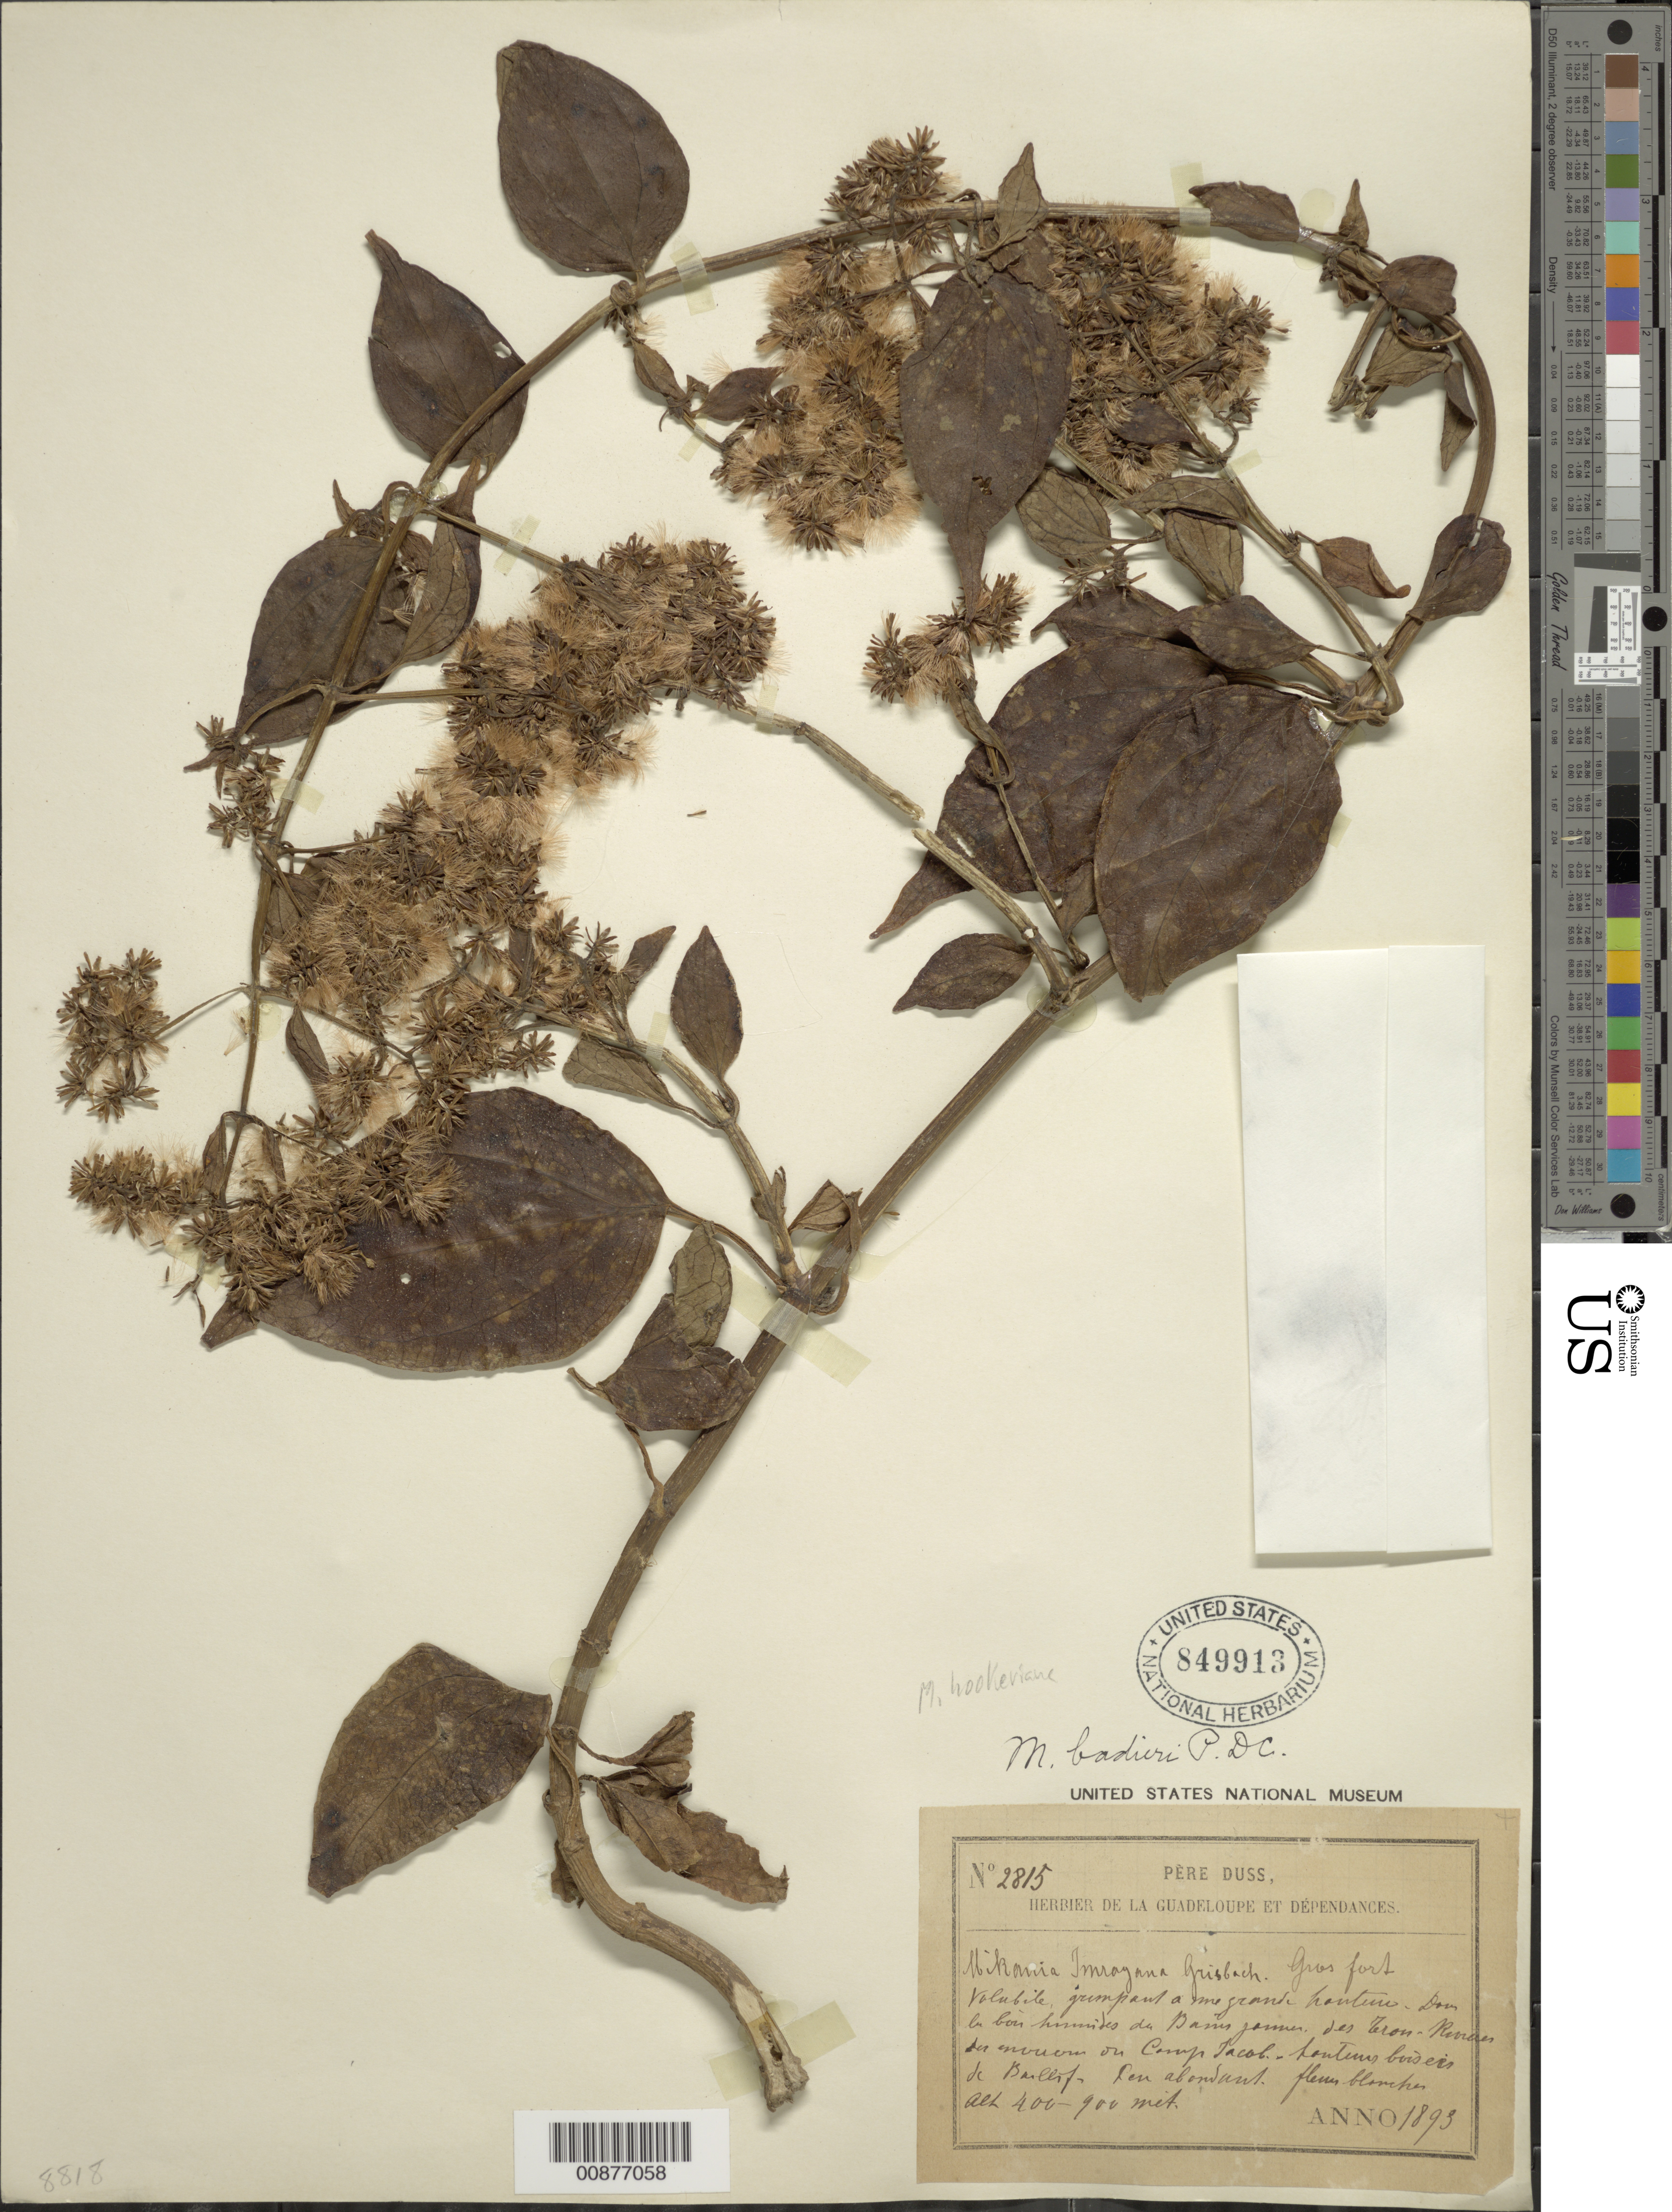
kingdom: Plantae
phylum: Tracheophyta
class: Magnoliopsida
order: Asterales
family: Asteraceae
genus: Mikania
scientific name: Mikania hookeriana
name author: DC.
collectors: Père Duss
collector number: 2815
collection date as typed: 1893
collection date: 1893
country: Guadeloupe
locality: Baines Jaunes; Camp Jacob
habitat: Bois humides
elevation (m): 400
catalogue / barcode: US 849913